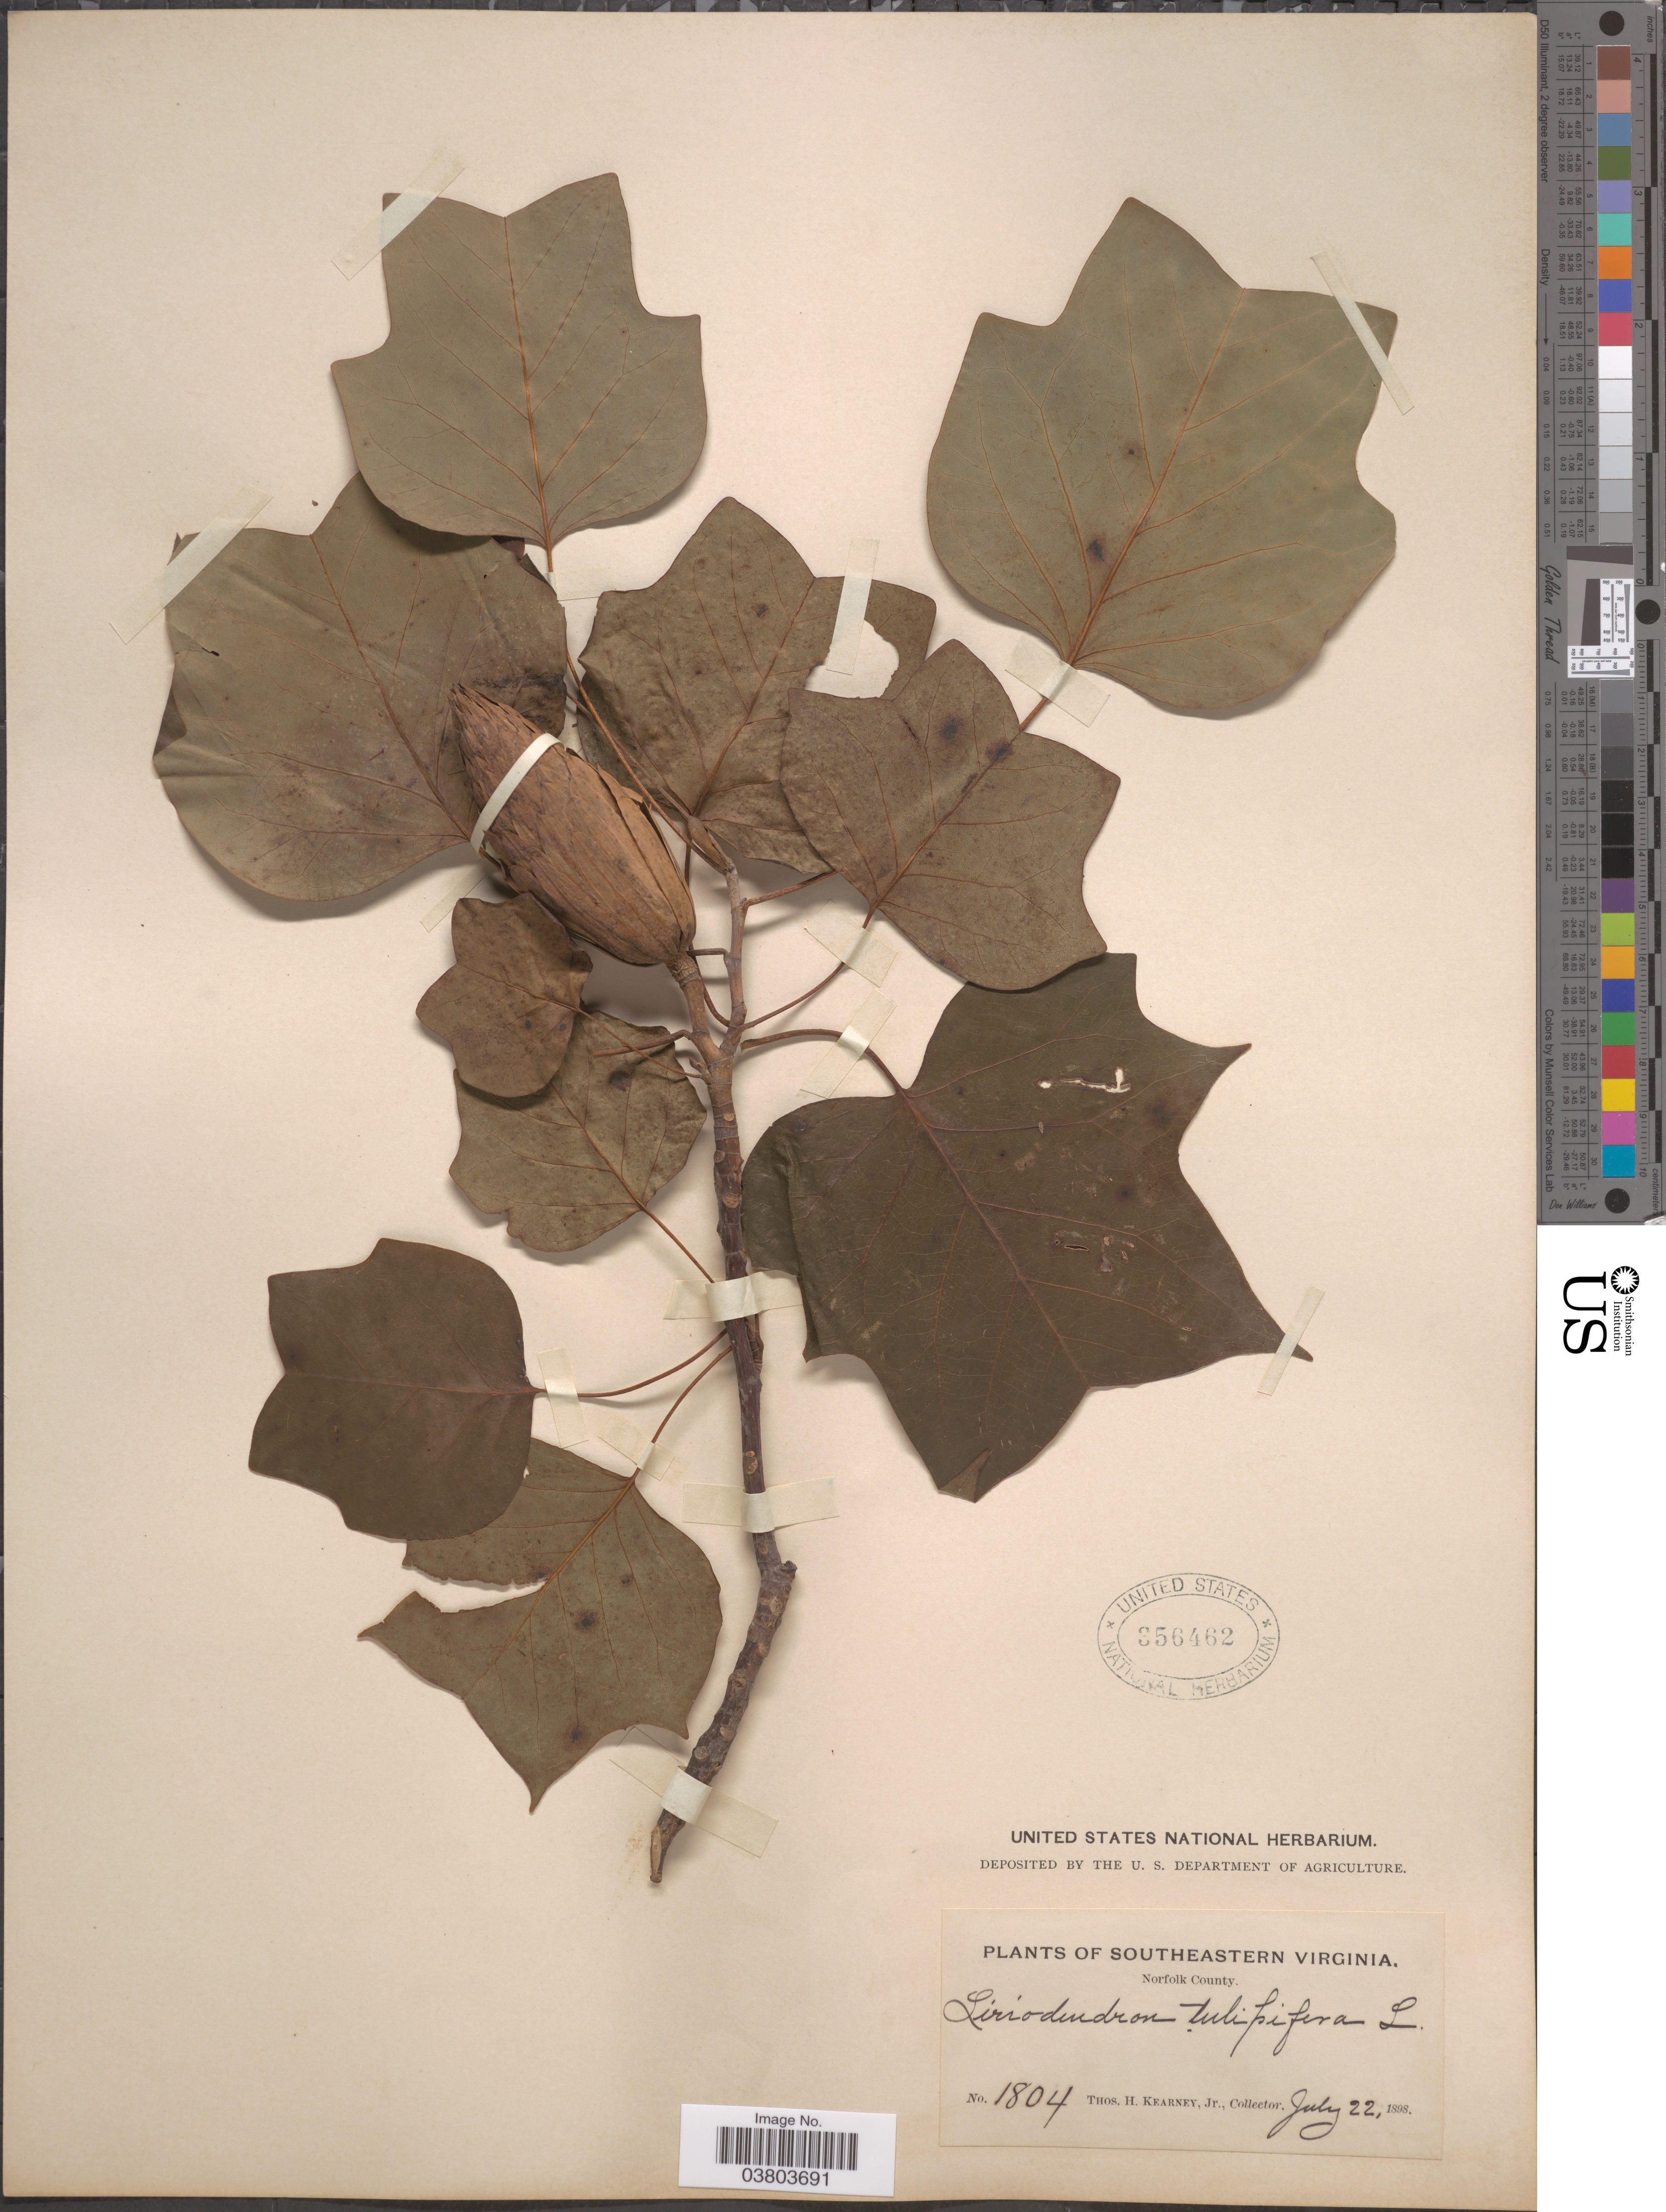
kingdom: Plantae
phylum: Tracheophyta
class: Magnoliopsida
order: Magnoliales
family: Magnoliaceae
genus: Liriodendron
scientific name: Liriodendron tulipifera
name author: L.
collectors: T. H. Kearney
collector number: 1804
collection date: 1898-07-22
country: United States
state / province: Virginia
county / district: City of Norfolk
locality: Southeastern Virginia. Norfolk County.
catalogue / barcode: US 356462